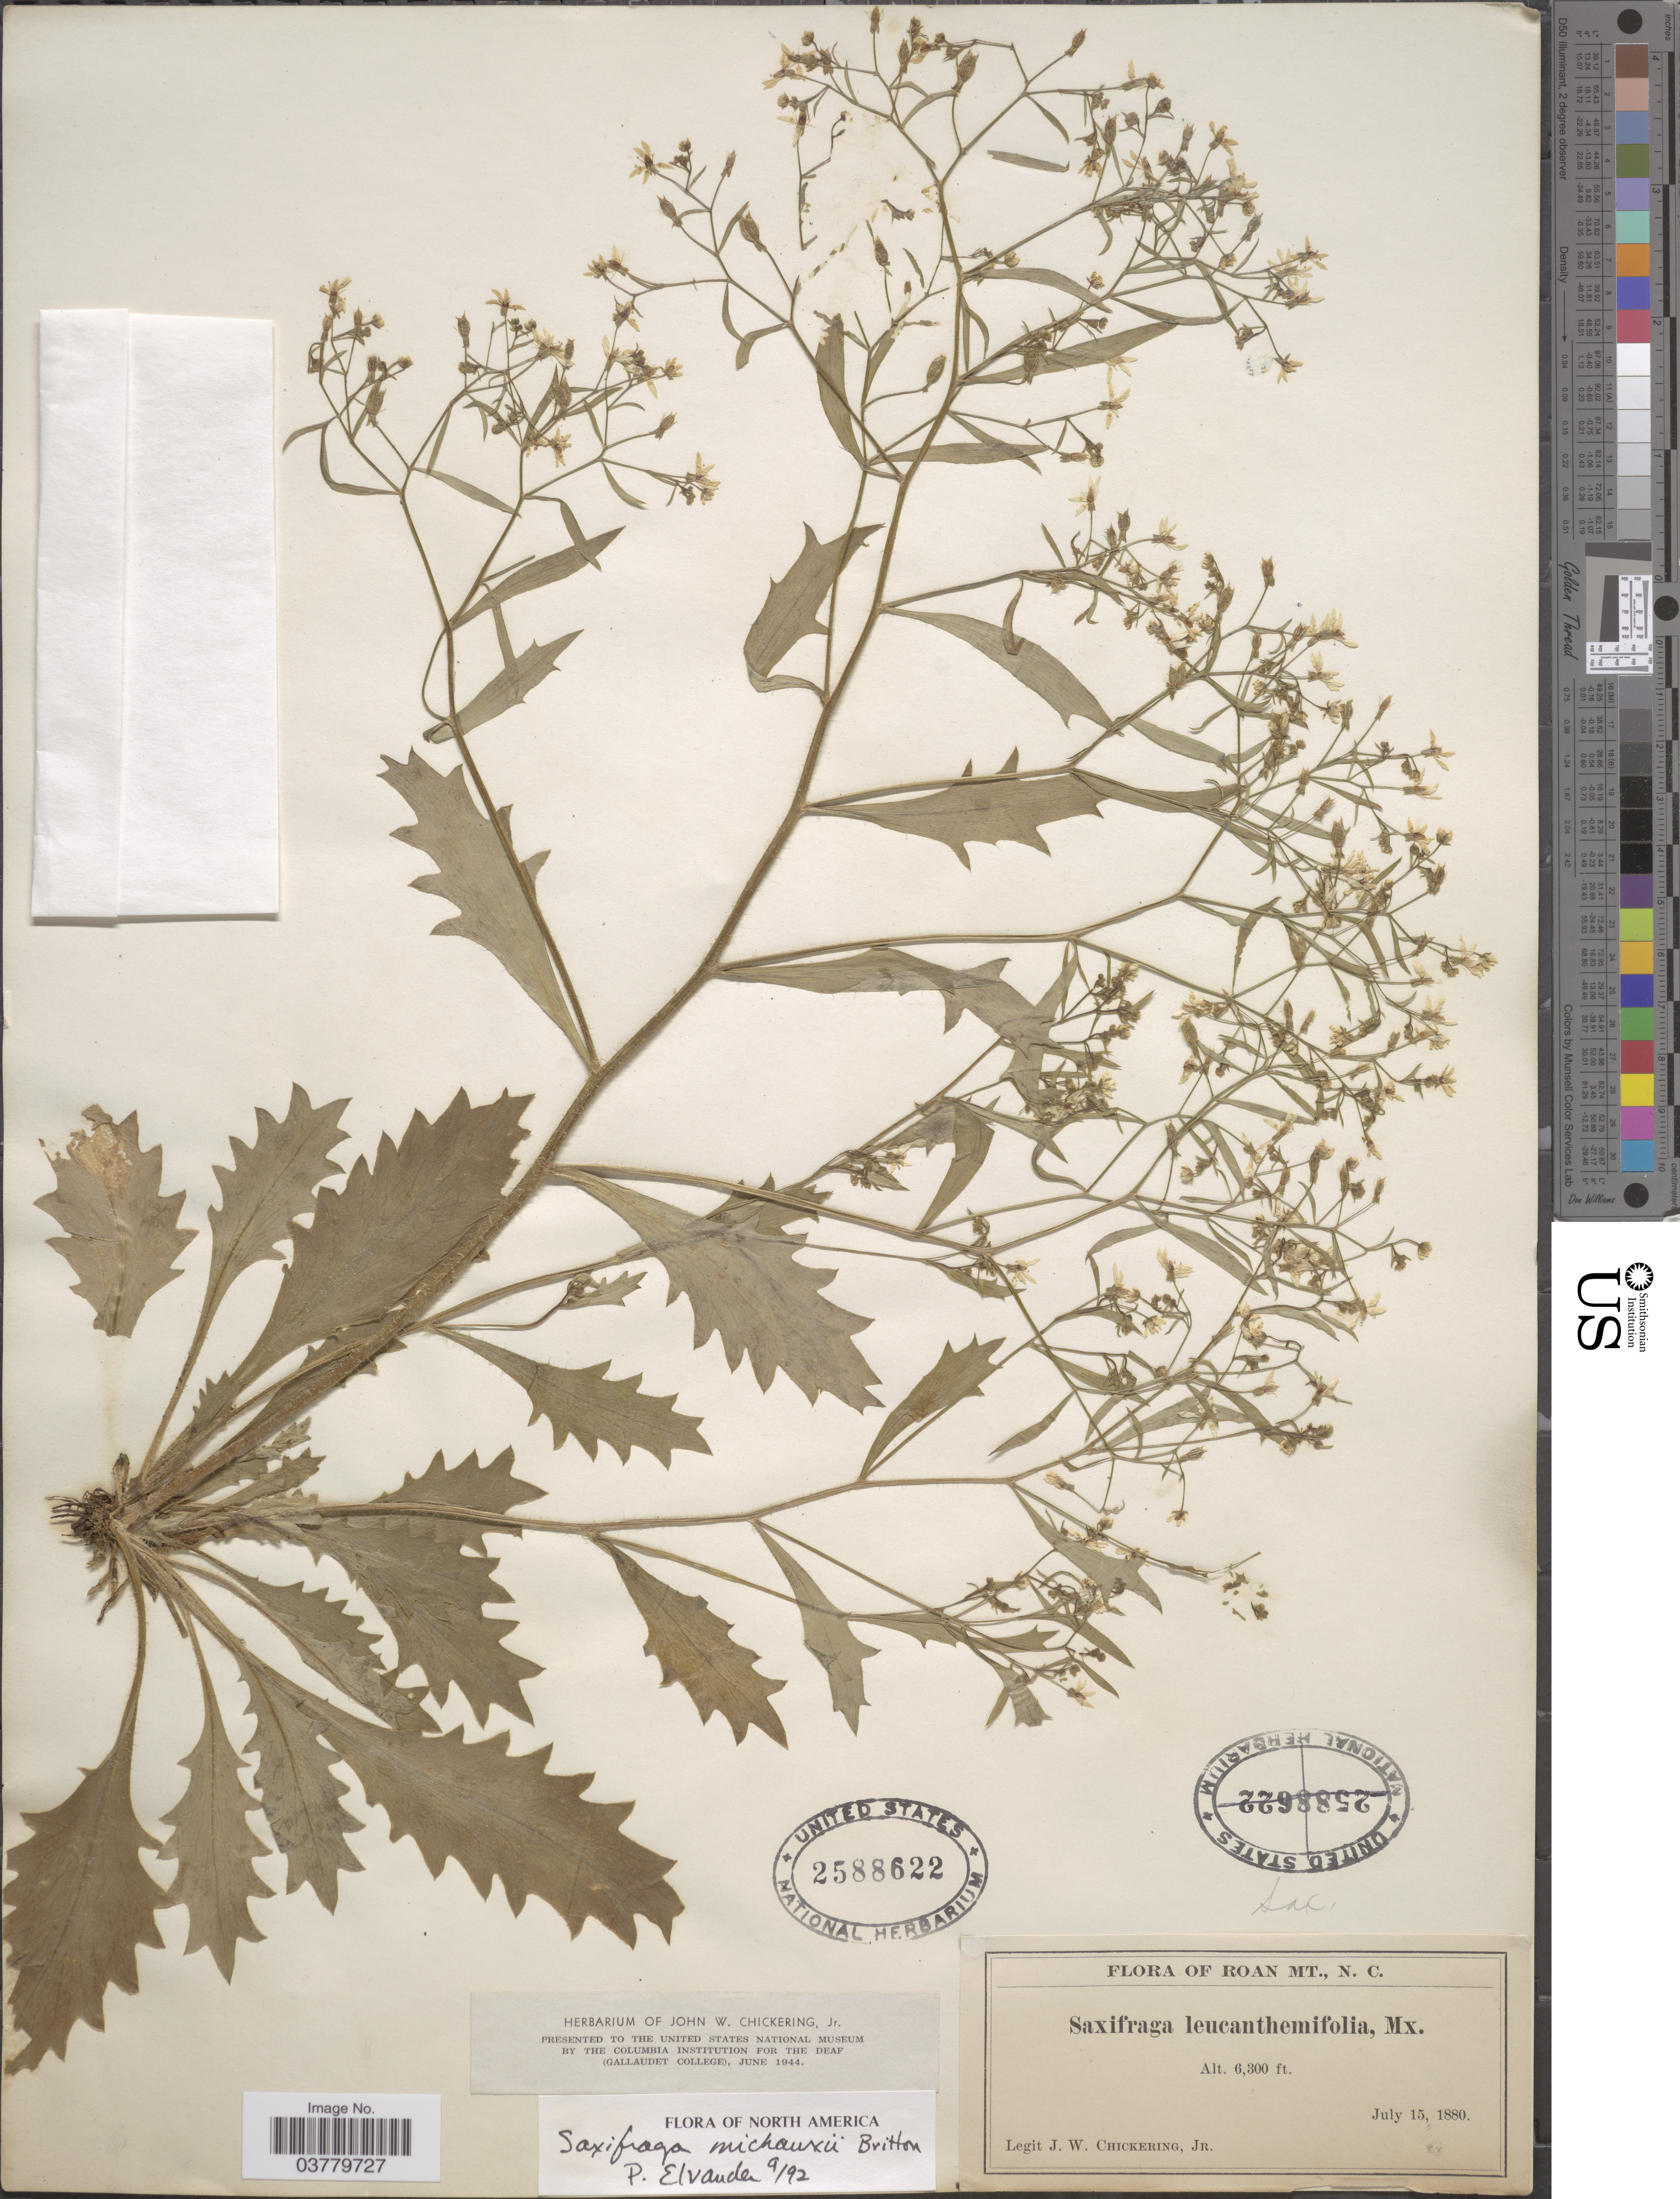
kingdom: Plantae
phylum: Tracheophyta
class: Magnoliopsida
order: Saxifragales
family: Saxifragaceae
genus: Micranthes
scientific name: Micranthes petiolaris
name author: (Raf.) Bush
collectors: J. Chickering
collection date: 1880-07-15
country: United States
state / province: North Carolina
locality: Roan Mt.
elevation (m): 1920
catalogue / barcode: US 2588622